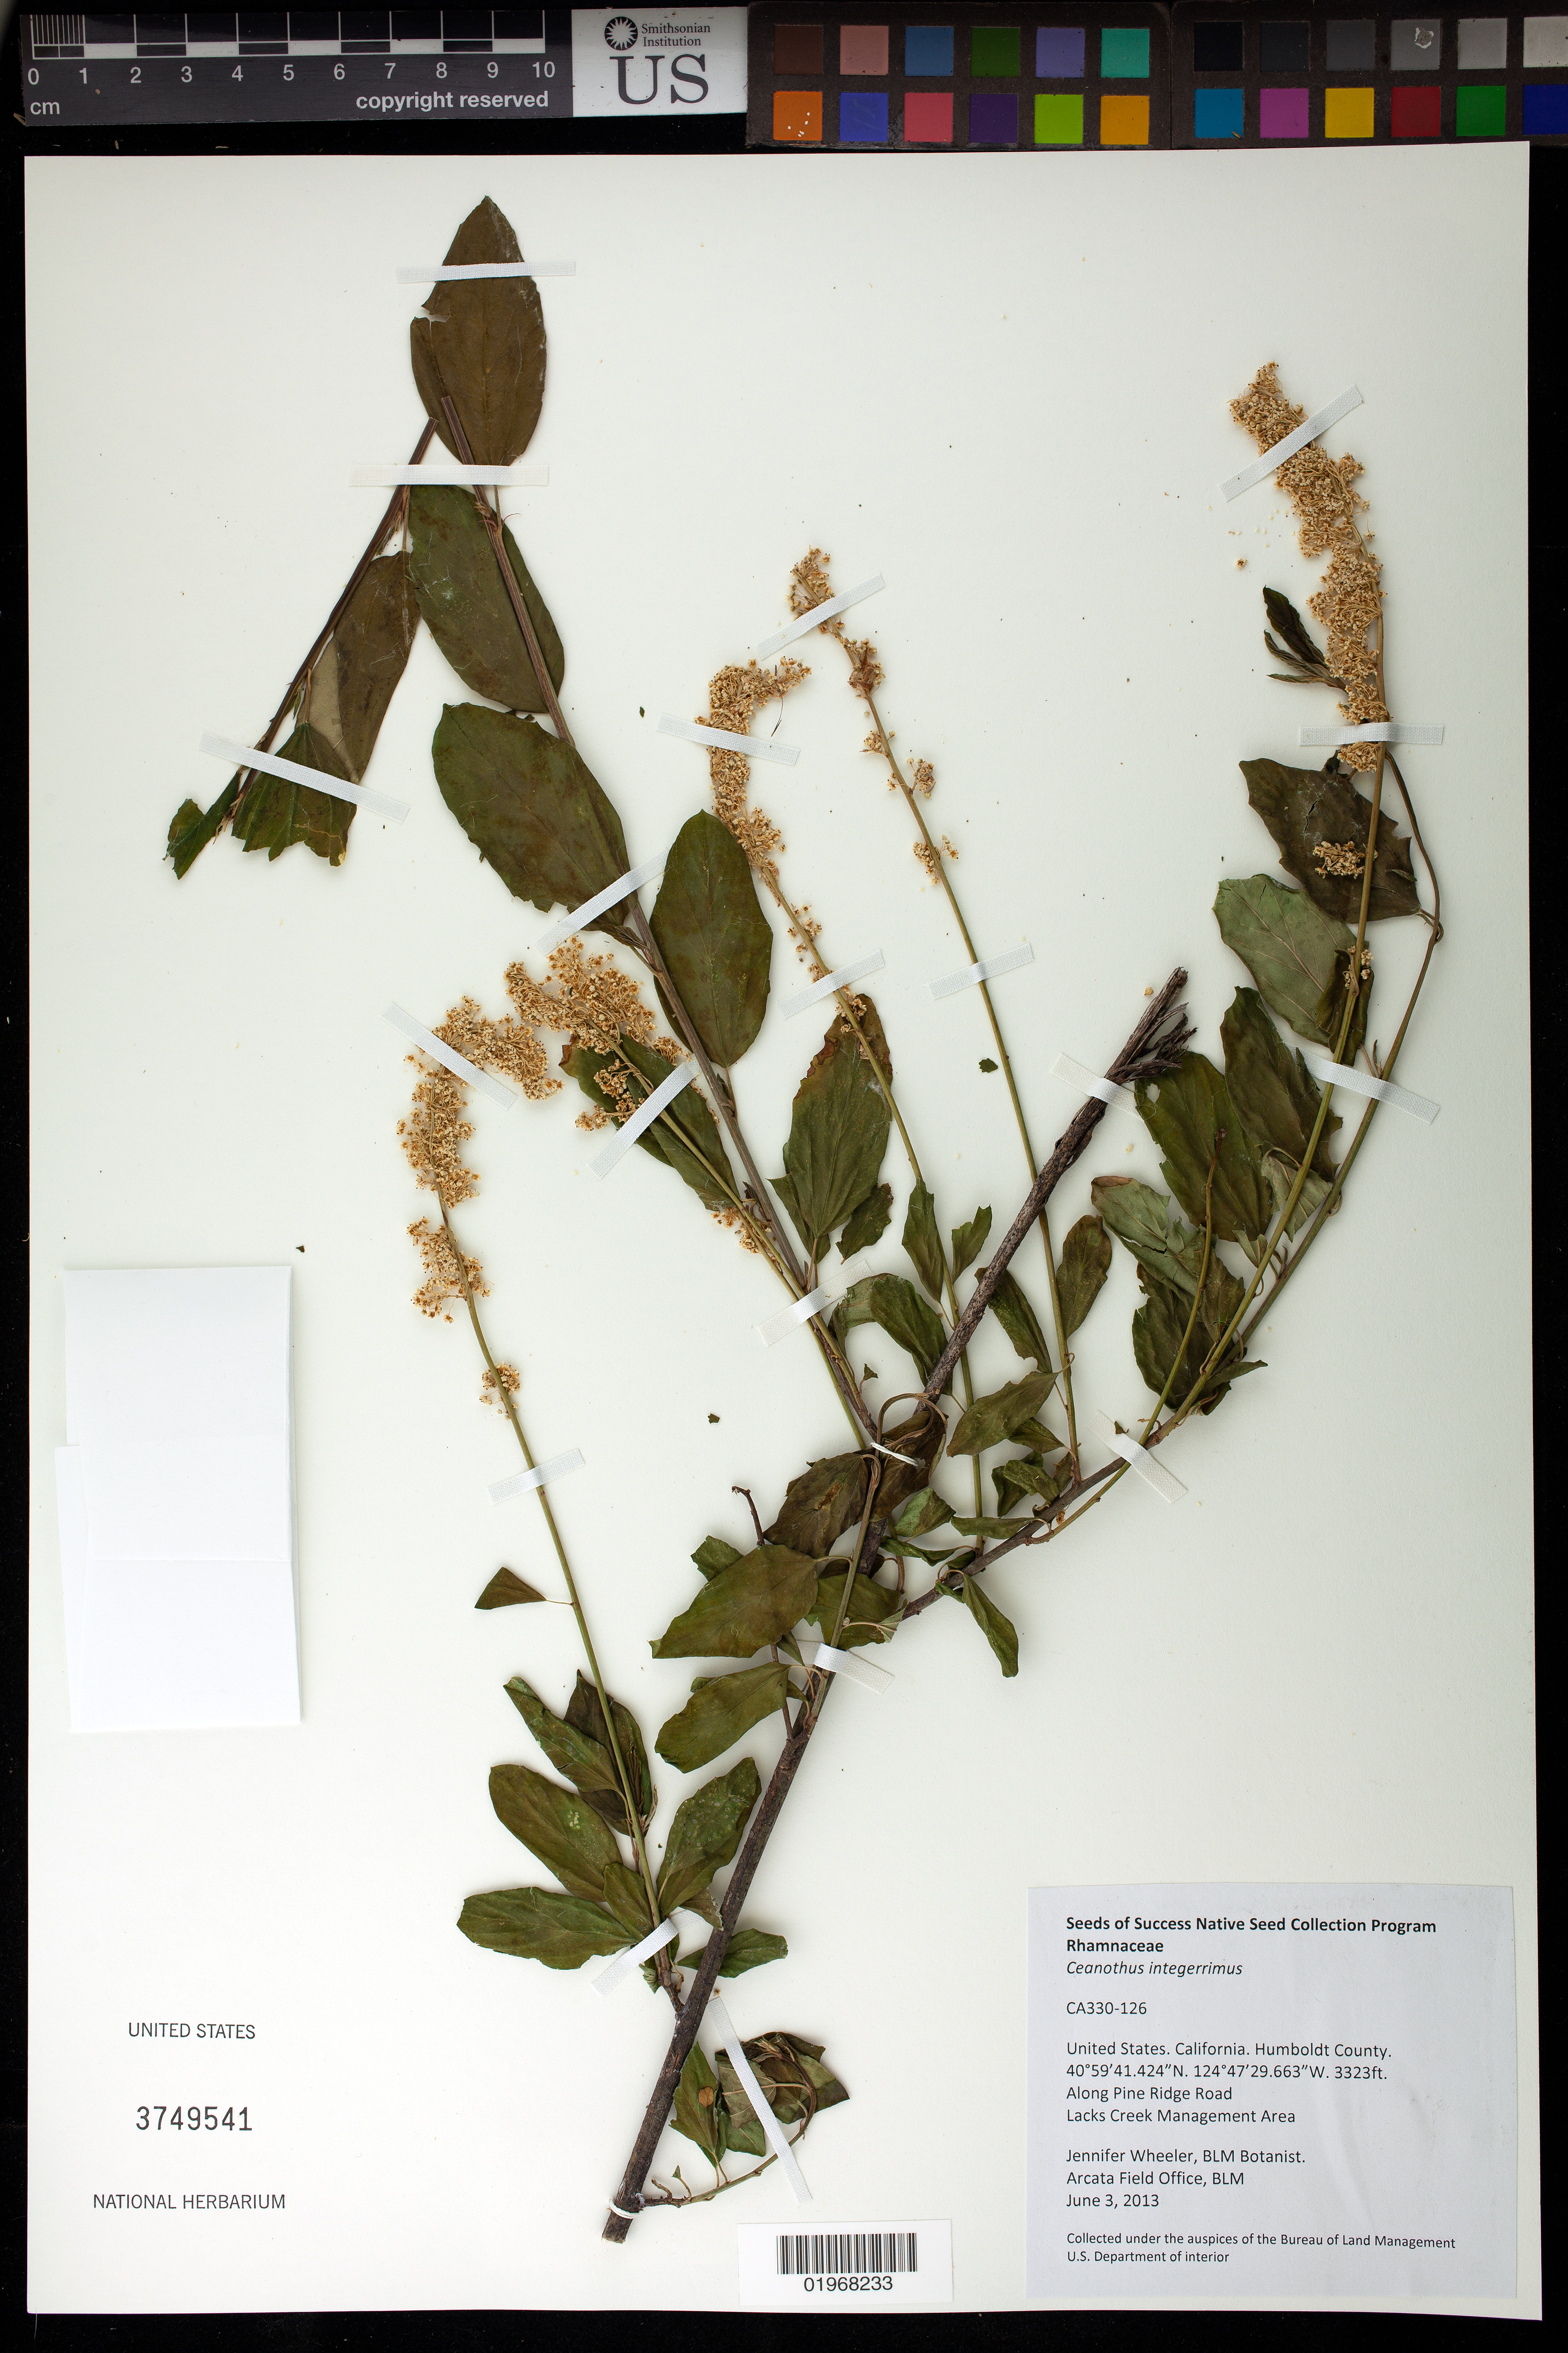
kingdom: Plantae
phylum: Tracheophyta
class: Magnoliopsida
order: Rosales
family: Rhamnaceae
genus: Ceanothus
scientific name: Ceanothus integerrimus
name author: Hook. & Arn.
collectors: J. Wheeler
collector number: CA330-126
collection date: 2013-06-03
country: United States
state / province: California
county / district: Humboldt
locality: Along Pine Ridge Road. Lacks Creek Management Area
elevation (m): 1013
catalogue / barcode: US 3749541